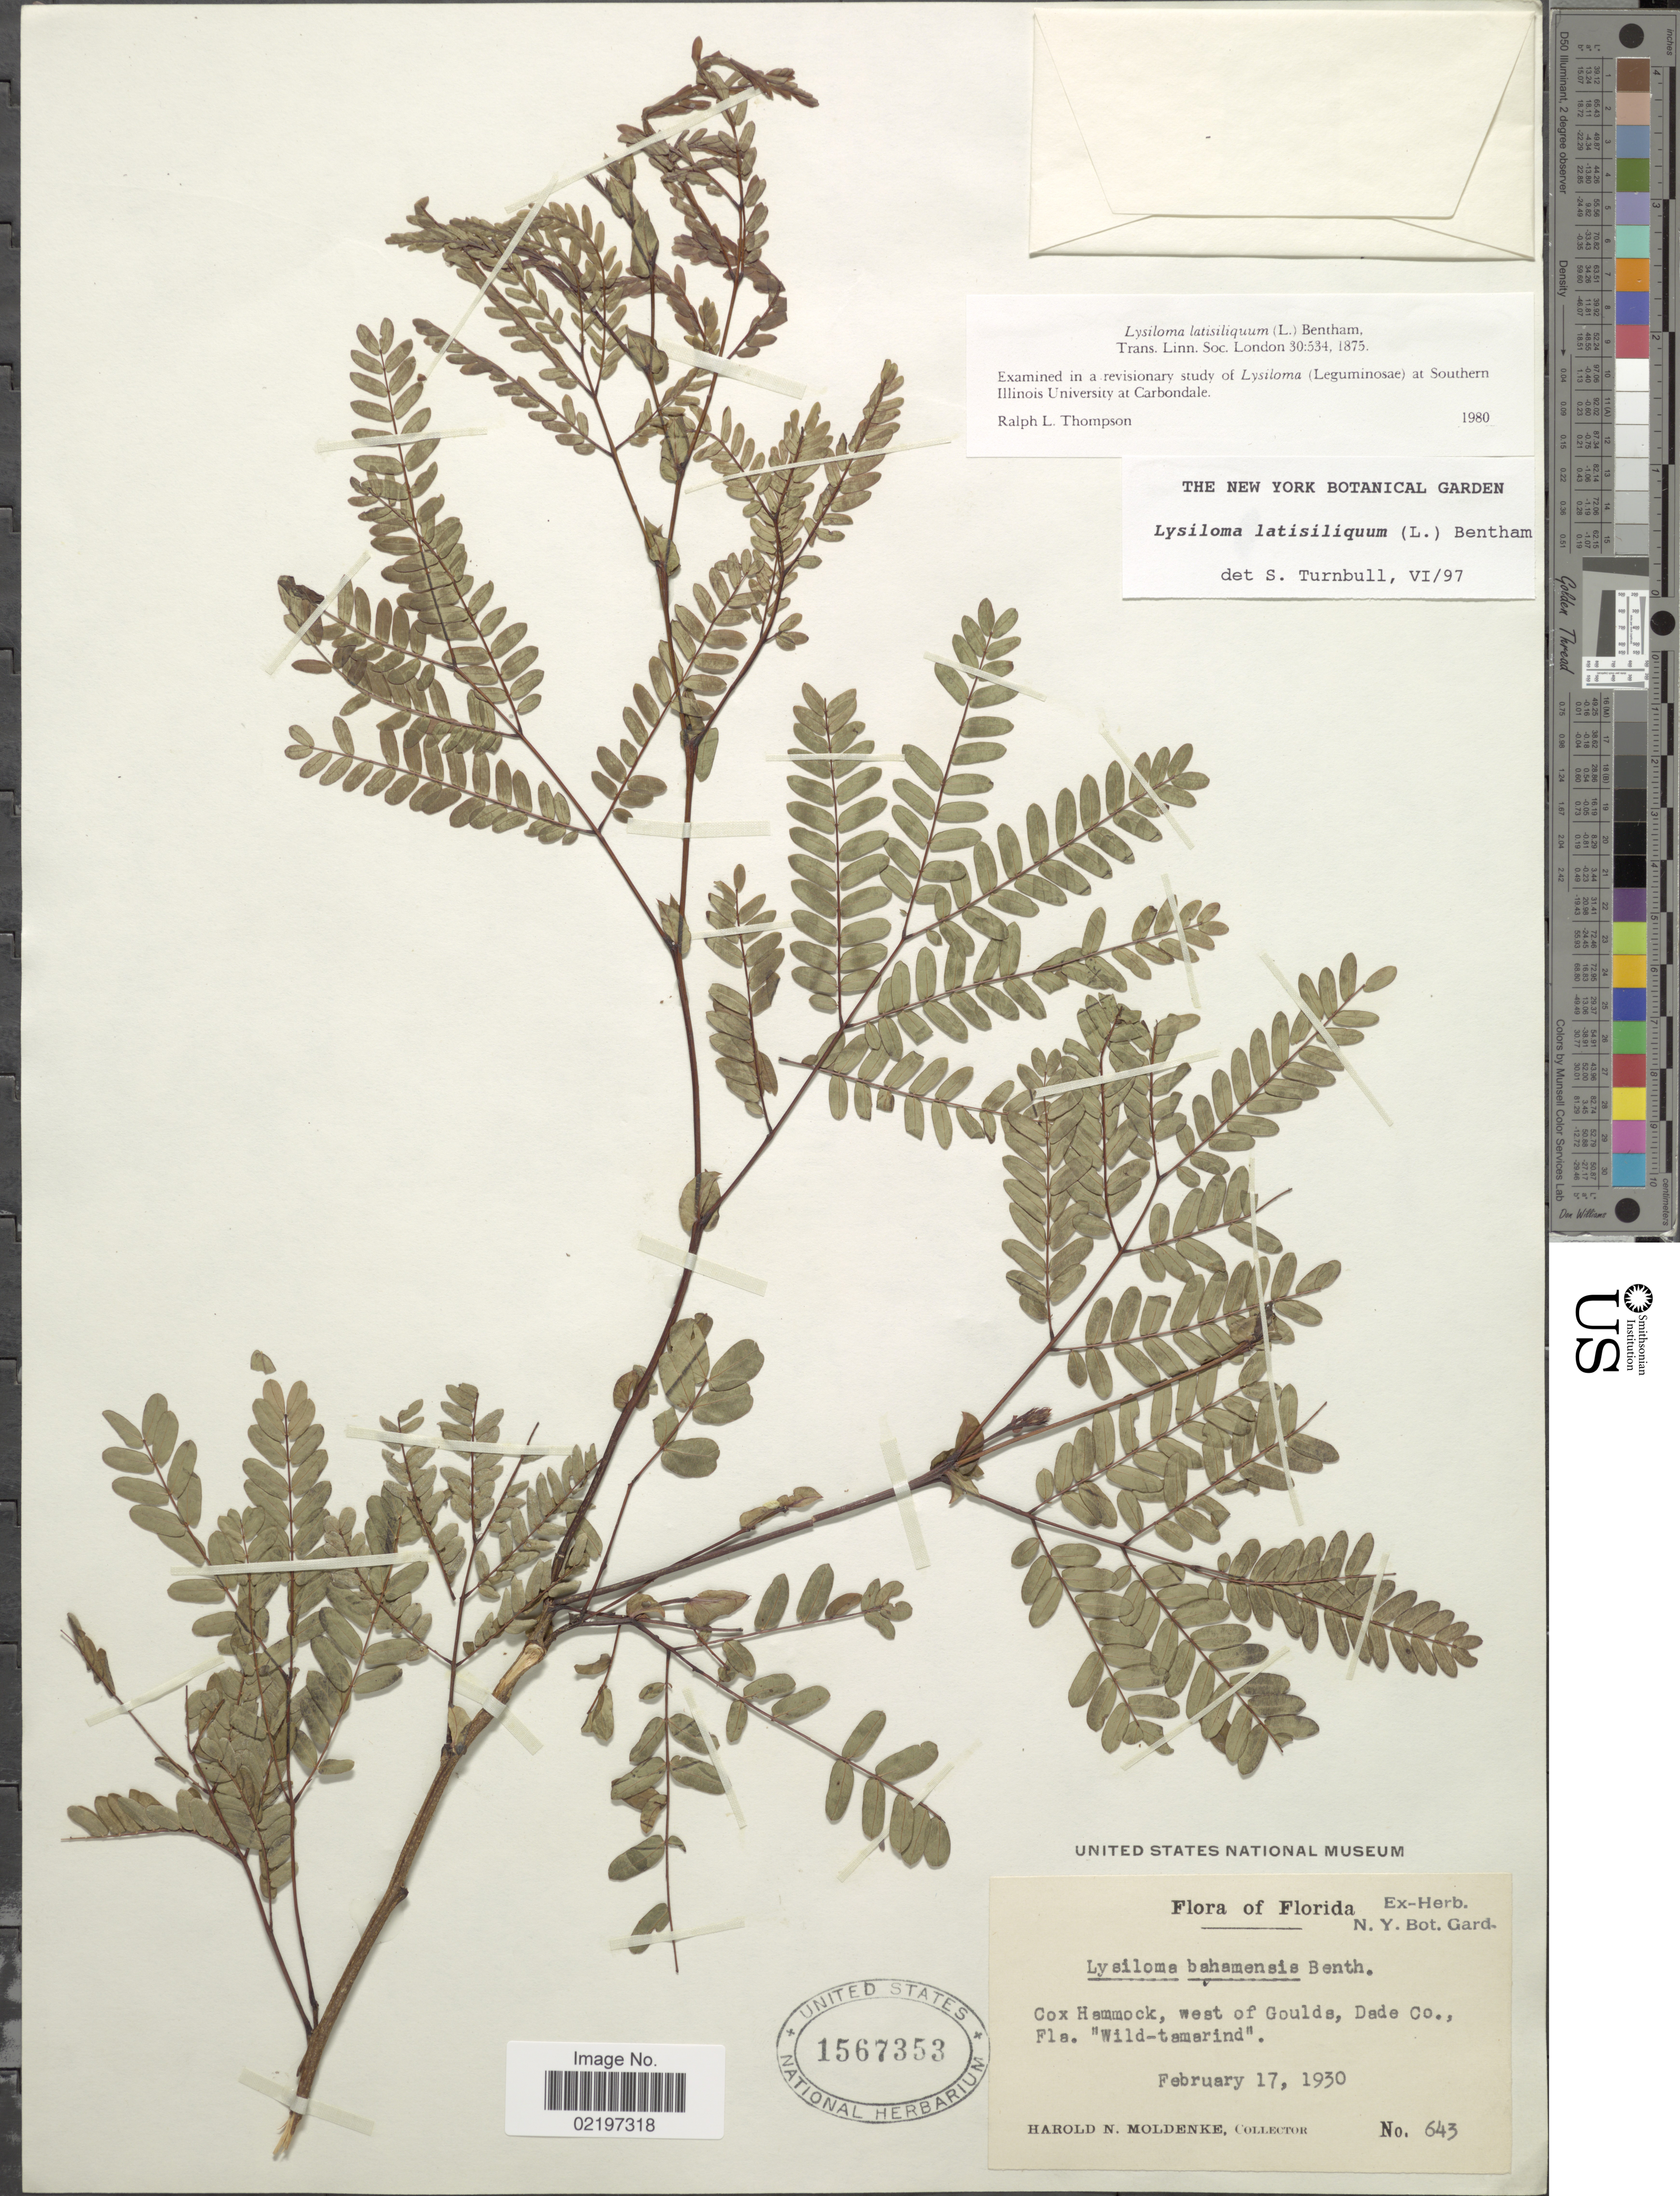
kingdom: Plantae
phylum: Tracheophyta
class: Magnoliopsida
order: Fabales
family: Fabaceae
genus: Lysiloma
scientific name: Lysiloma latisiliquum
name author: (L.) Benth.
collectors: H. N. Moldenke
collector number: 643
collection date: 1930-02-17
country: United States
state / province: Florida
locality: West of Goulds, Dade Co.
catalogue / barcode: US 1567353